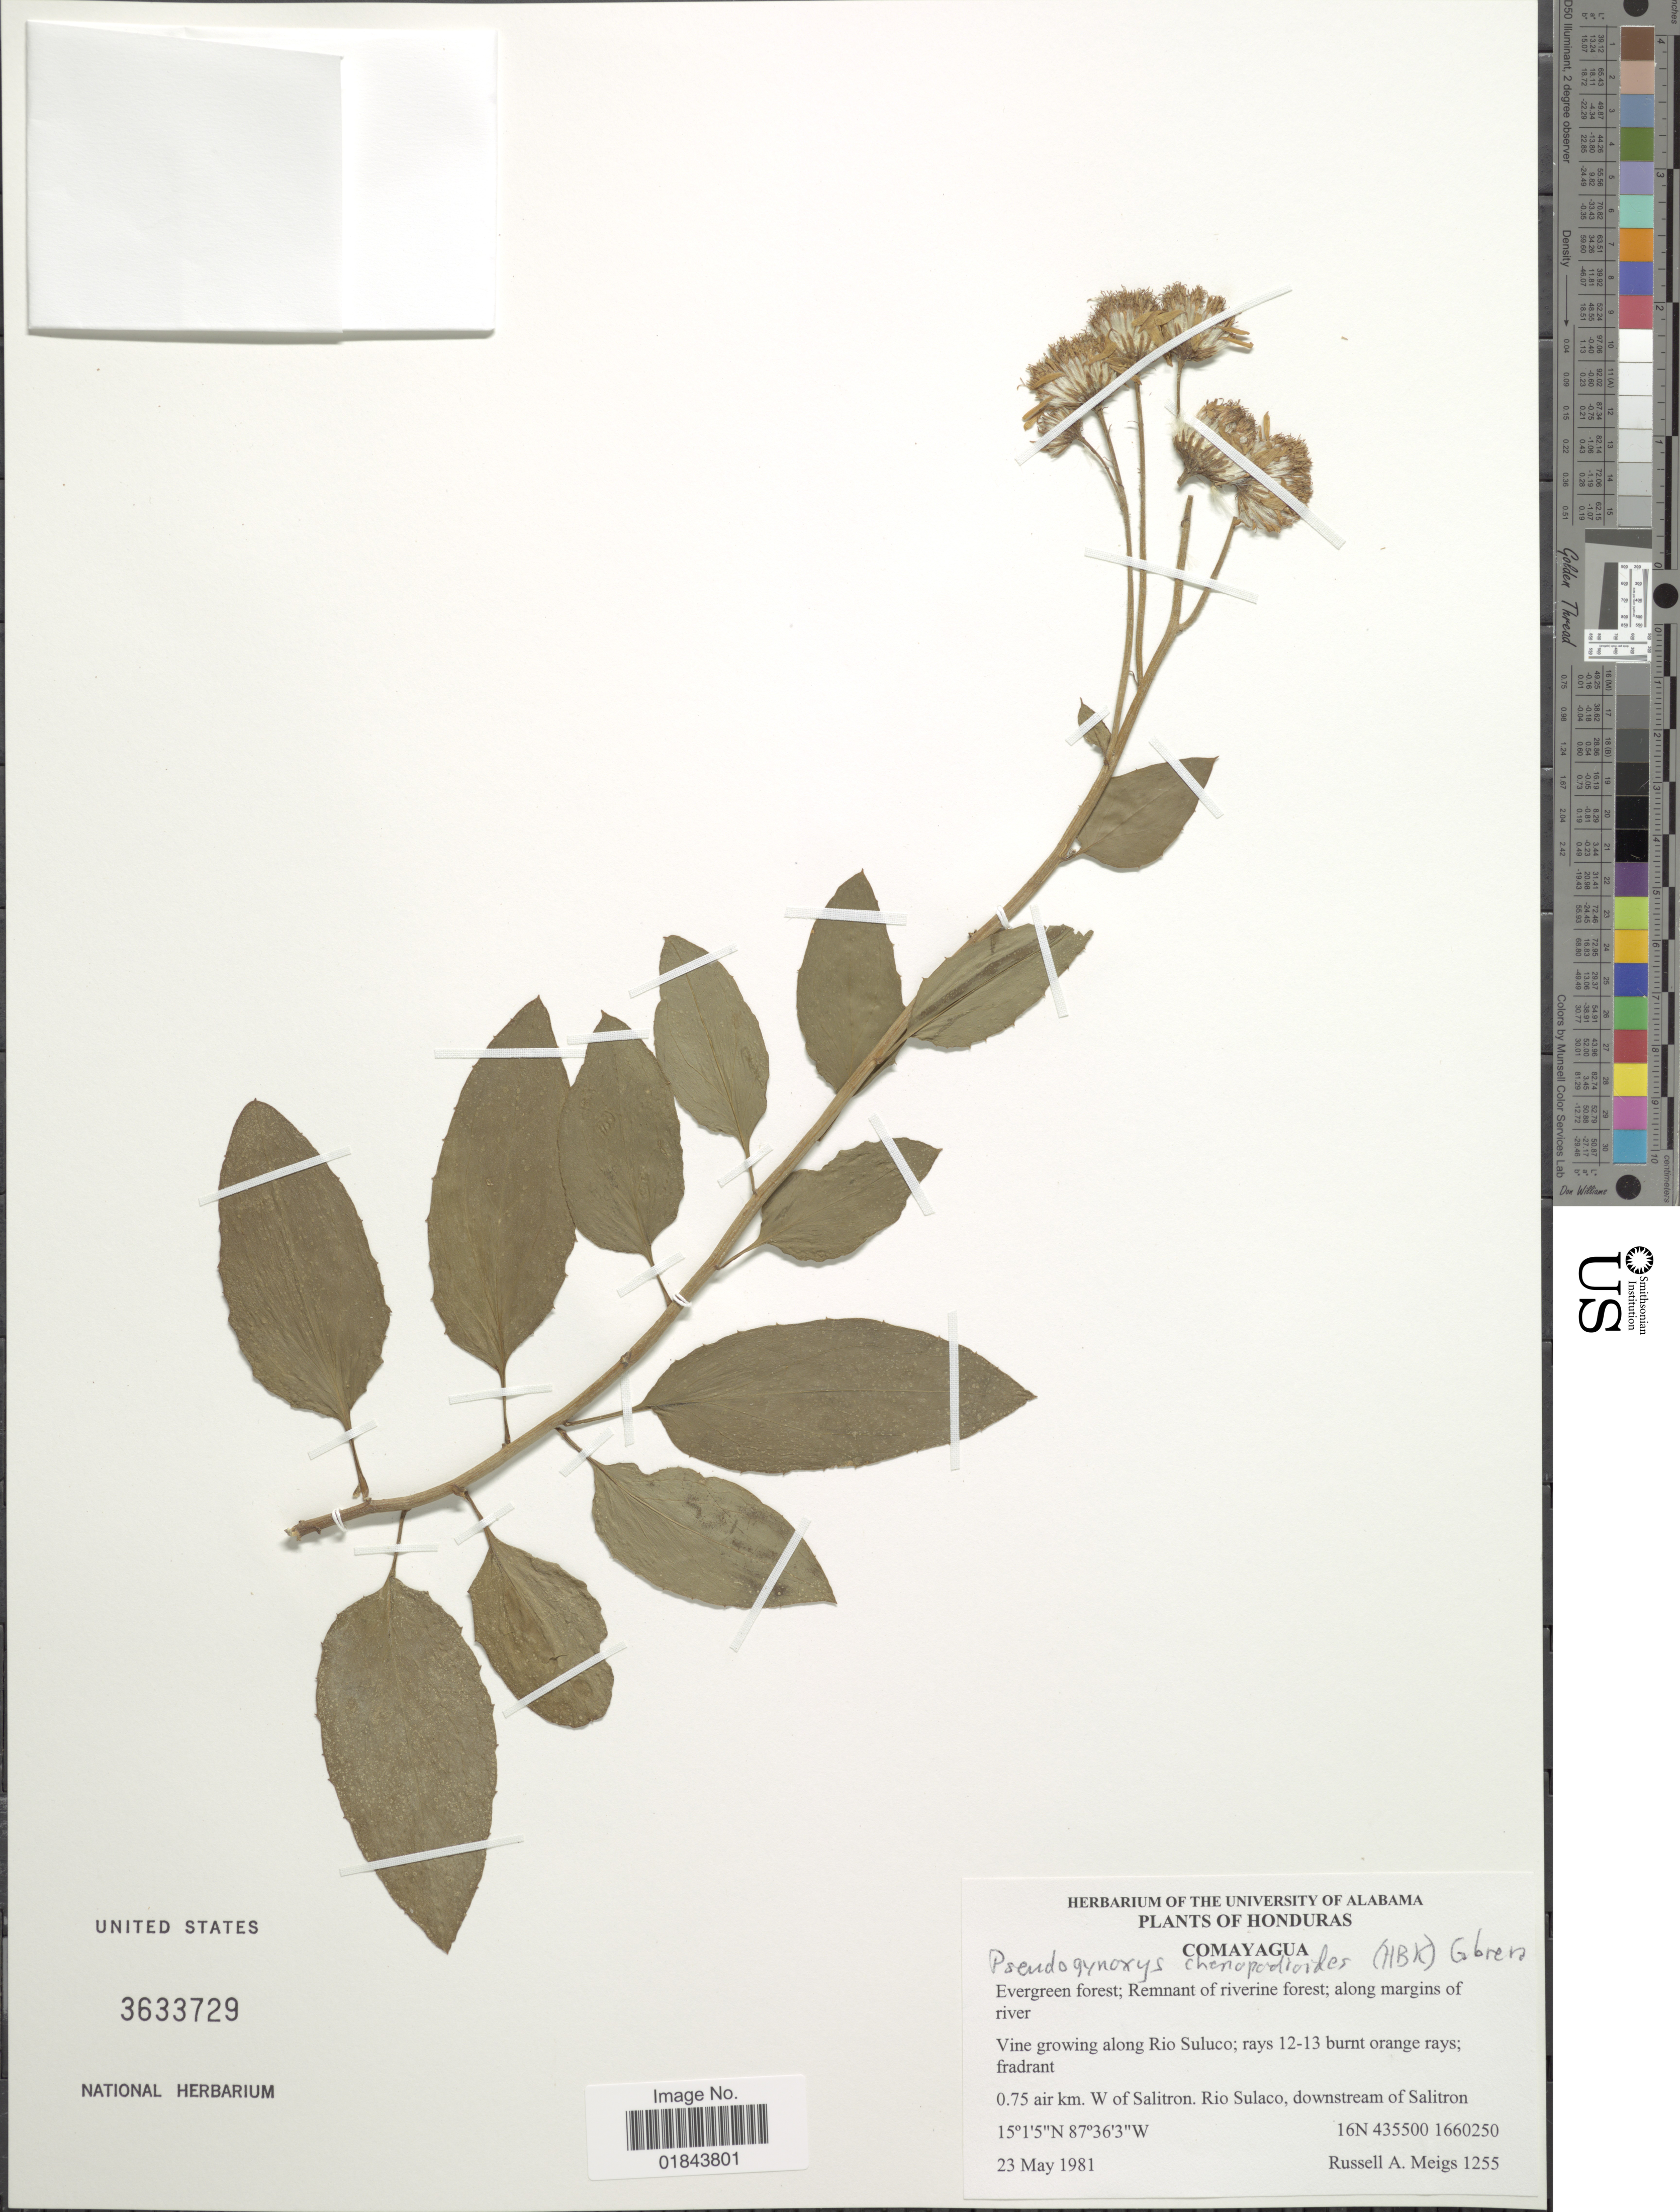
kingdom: Plantae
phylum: Tracheophyta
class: Magnoliopsida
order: Asterales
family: Asteraceae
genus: Pseudogynoxys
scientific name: Pseudogynoxys chenopodioides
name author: (Kunth) Cabrera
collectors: R. Meigs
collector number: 1255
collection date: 1981-05-23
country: Honduras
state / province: Comayagua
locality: Evergreen forest; Remnant of riverine forest; along margins of river. 0.75 air km. W of Salitron. Rio Sulaco, downstream of Salitron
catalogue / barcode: US 3633729